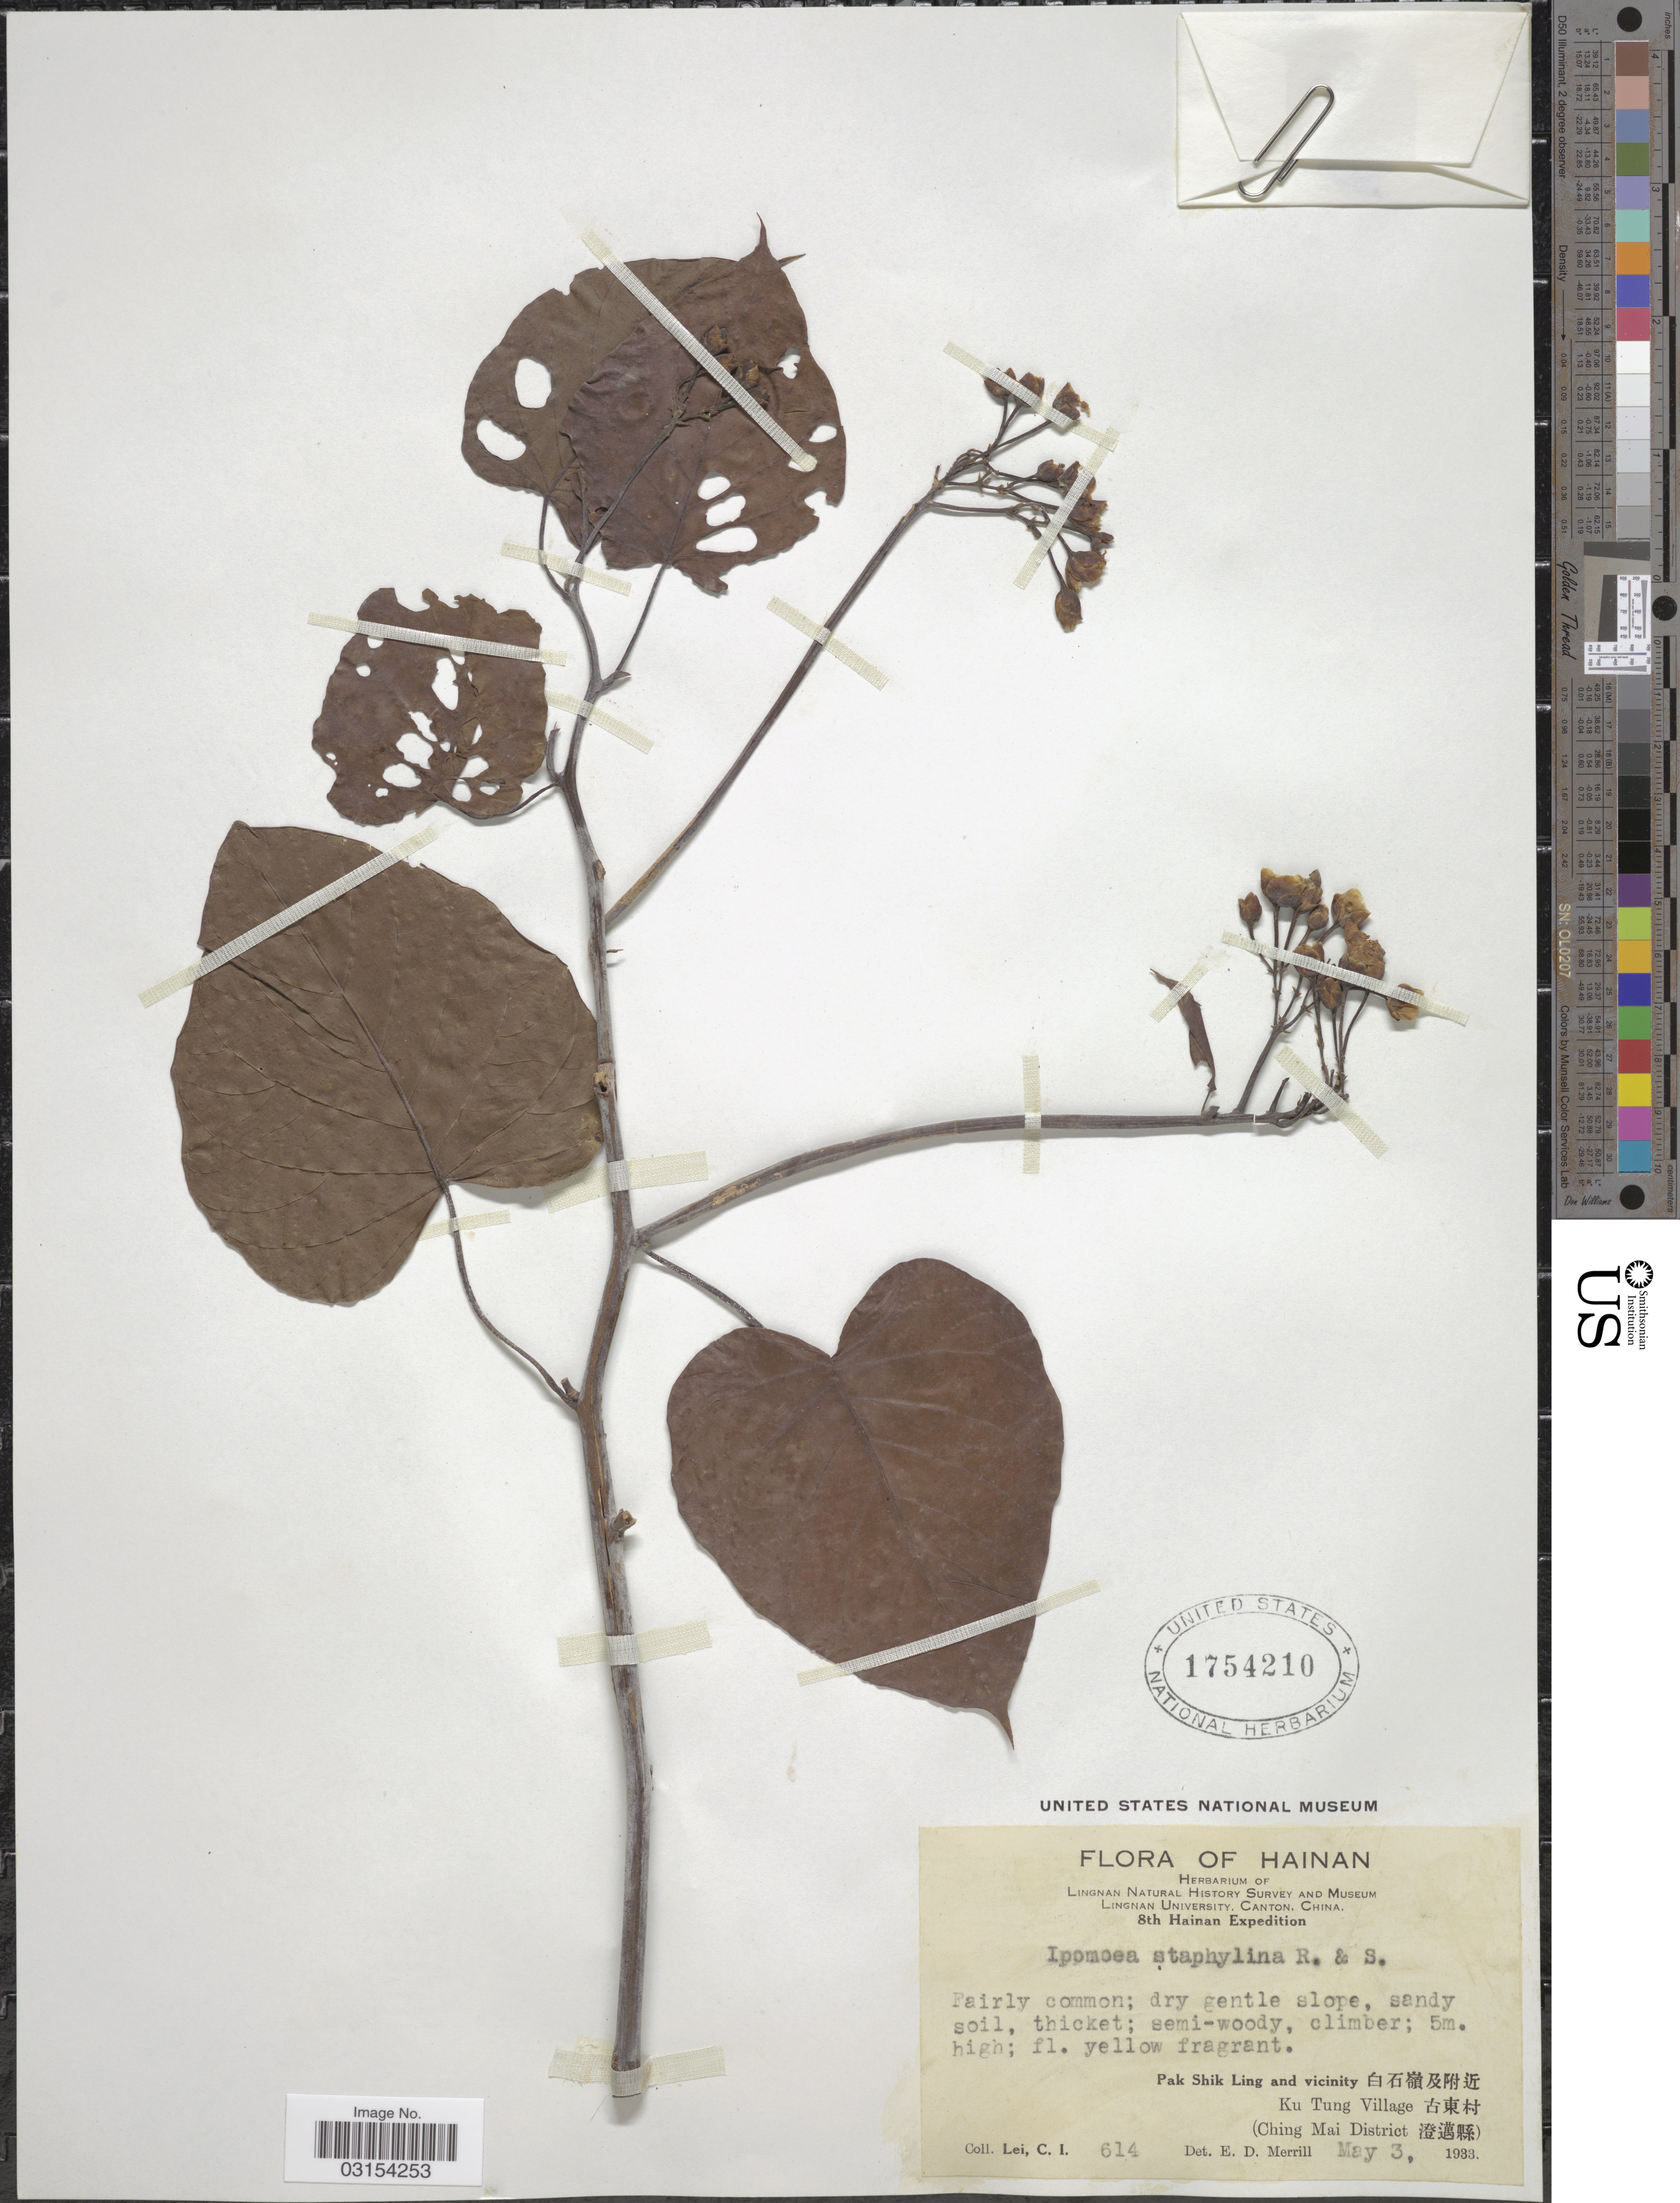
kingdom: Plantae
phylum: Tracheophyta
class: Magnoliopsida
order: Solanales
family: Convolvulaceae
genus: Ipomoea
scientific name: Ipomoea staphylina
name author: Roem. & Schult.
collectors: C. I. Lei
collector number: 614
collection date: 1933-05-03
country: China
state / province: Hainan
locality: Pak Shik Ling and vicinity X. Ku Tung Village X. (Ching Mai District X).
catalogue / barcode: US 1754210